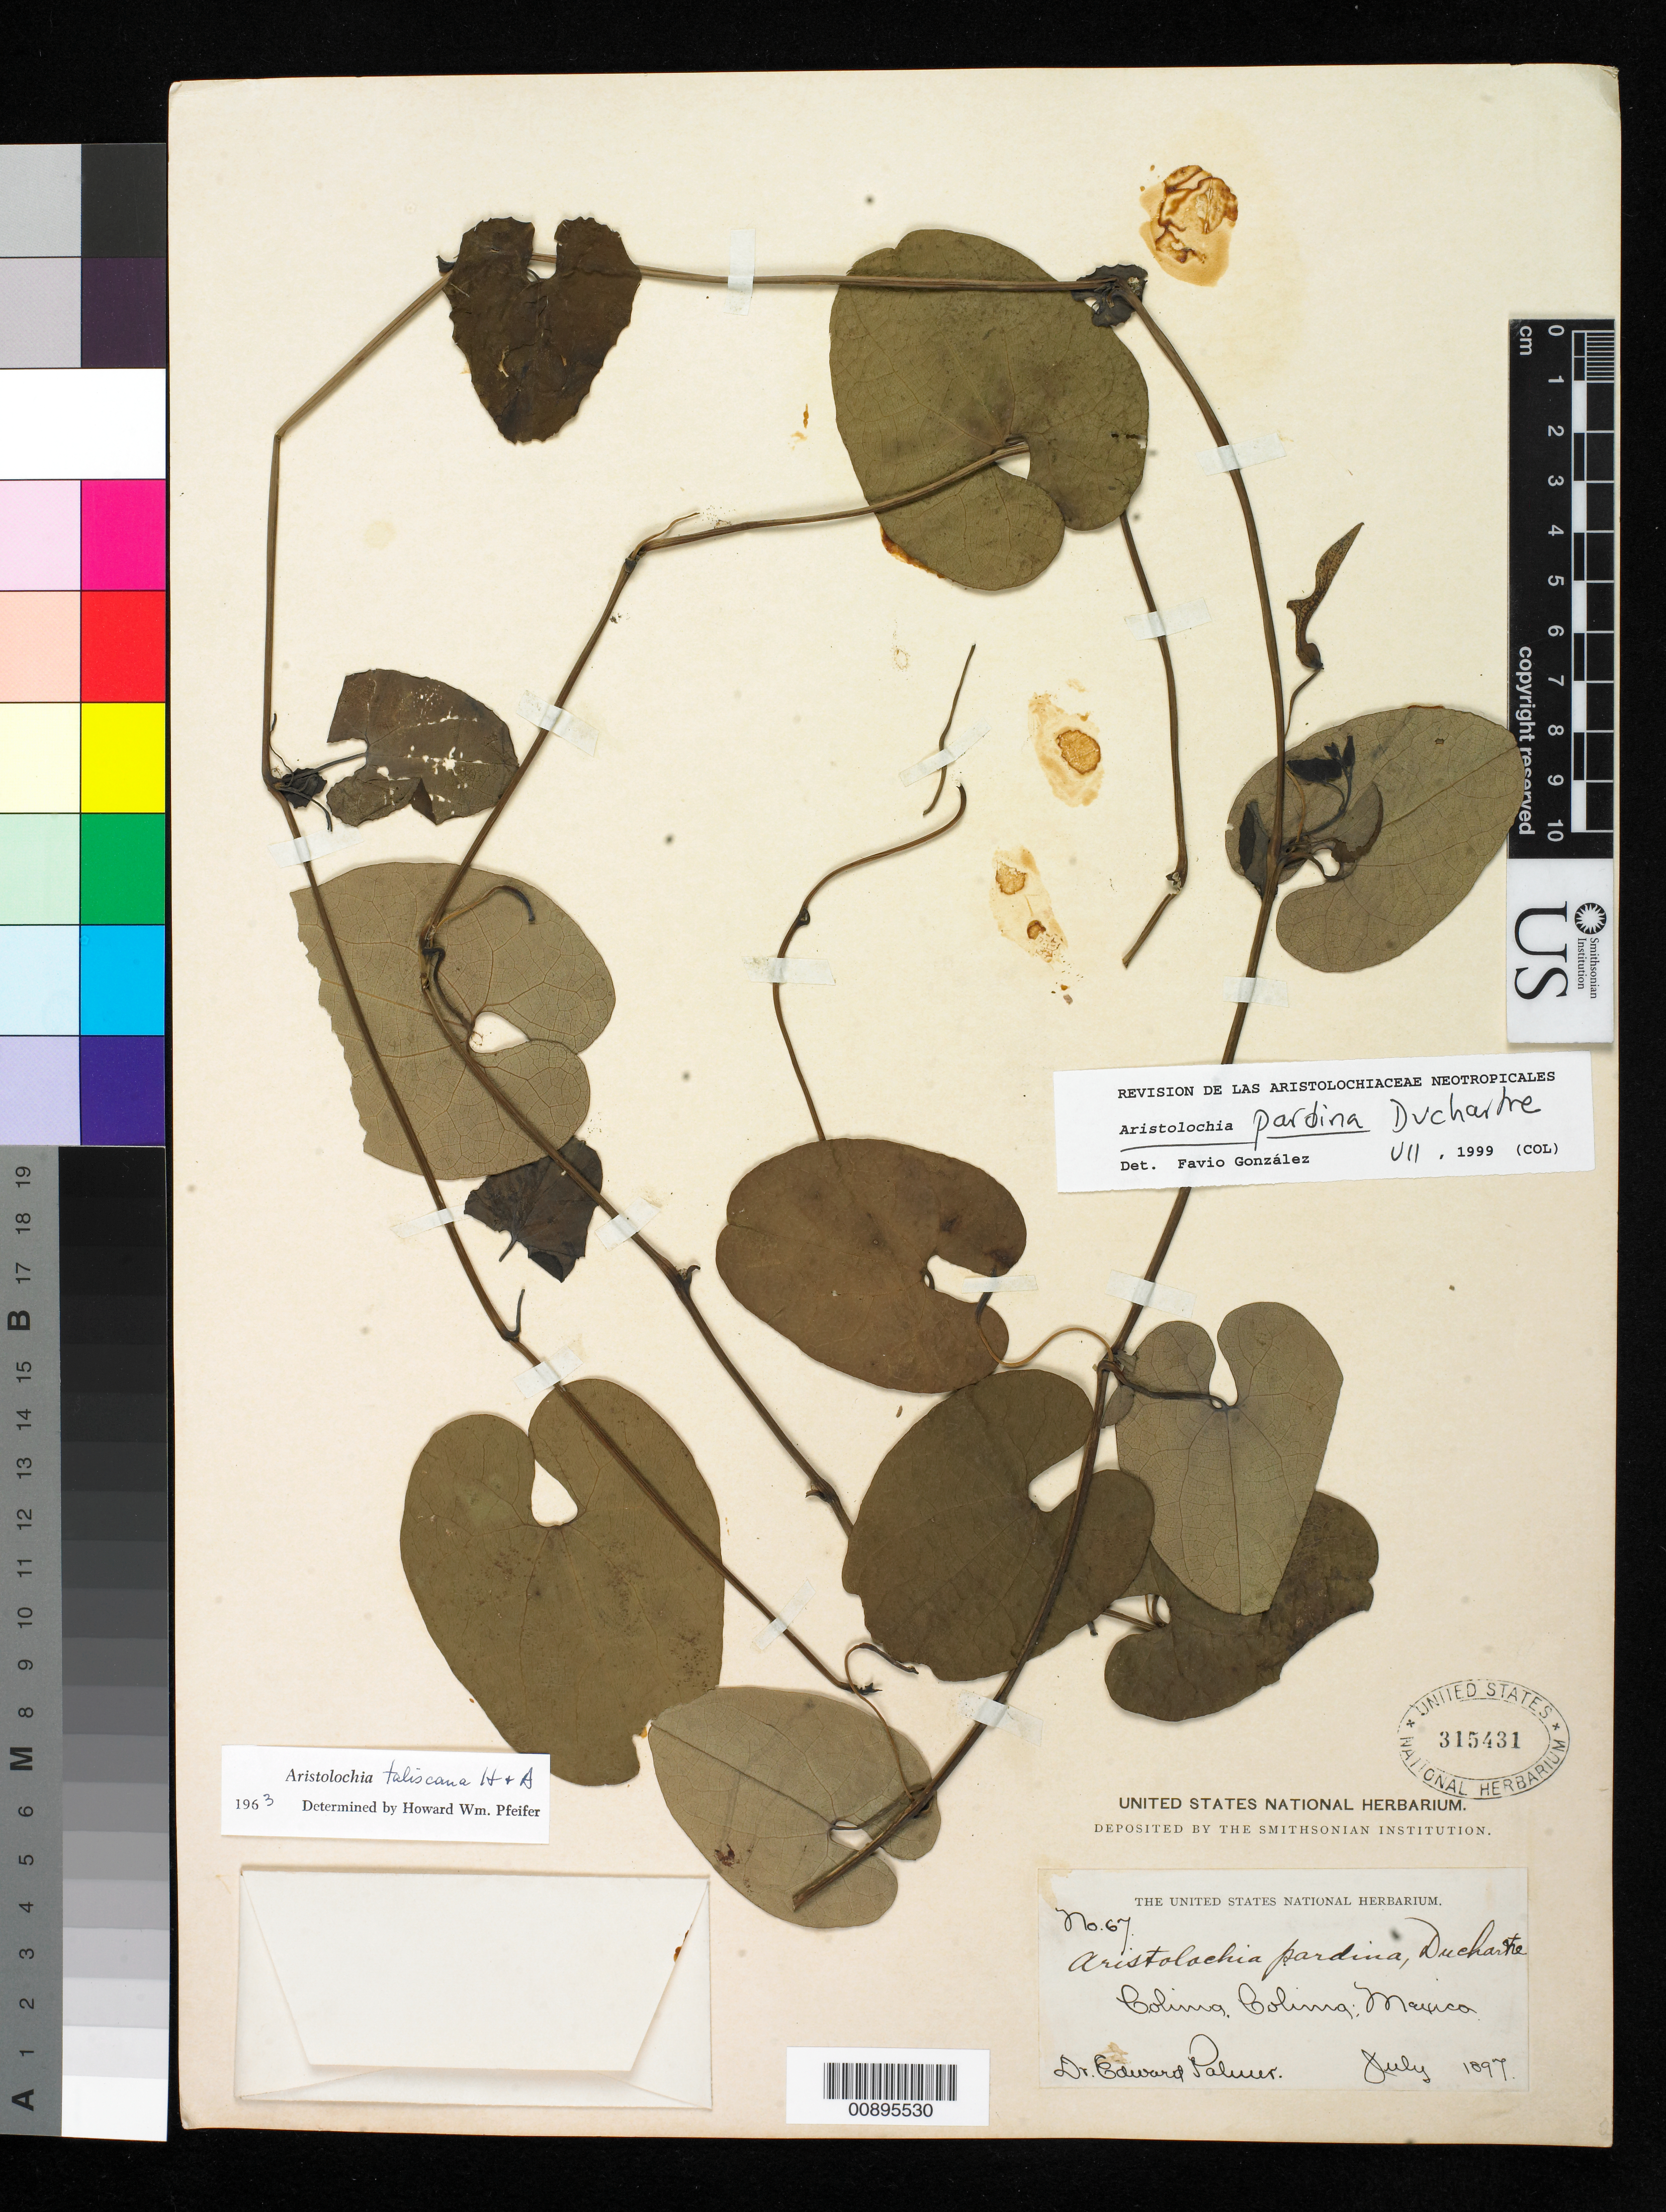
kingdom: Plantae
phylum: Tracheophyta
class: Magnoliopsida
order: Piperales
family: Aristolochiaceae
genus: Aristolochia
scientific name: Aristolochia pardina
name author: Duch.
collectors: E. Palmer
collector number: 67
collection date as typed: Jul 1897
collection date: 1897-07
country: Mexico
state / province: Colima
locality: Colima, Colima.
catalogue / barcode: US 315431